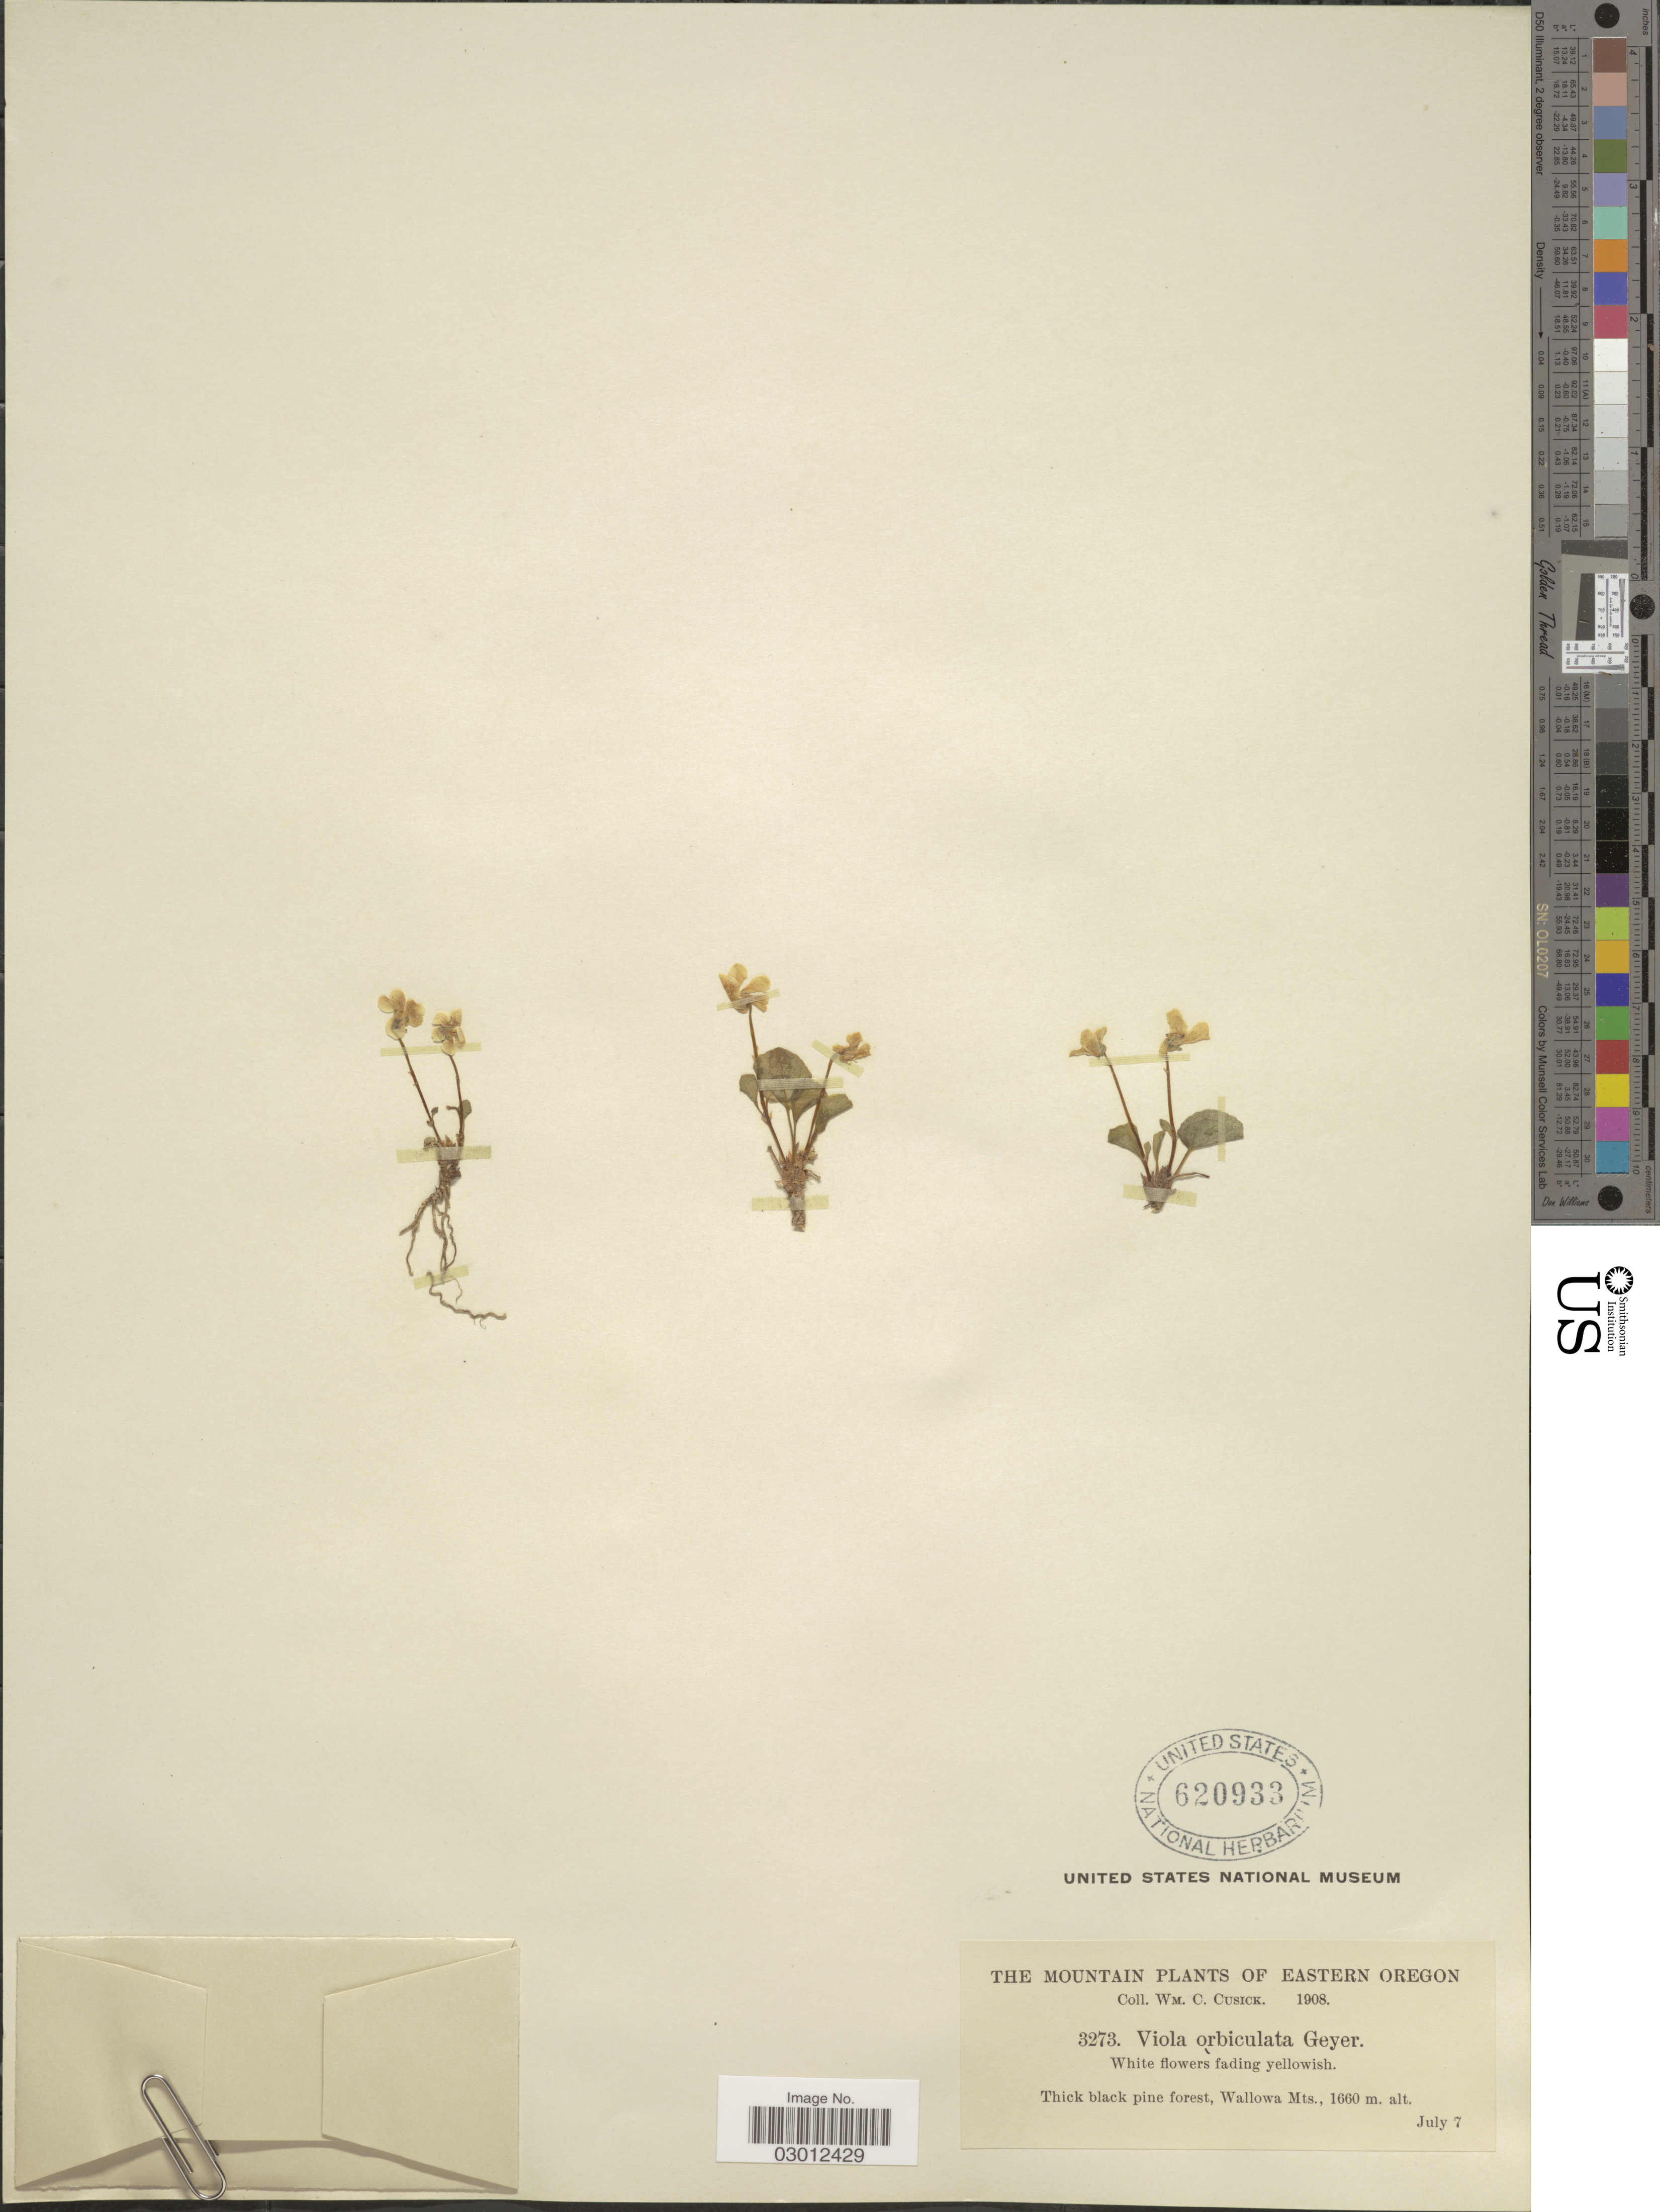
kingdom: Plantae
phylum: Tracheophyta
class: Magnoliopsida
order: Malpighiales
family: Violaceae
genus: Viola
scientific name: Viola orbiculata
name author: Geyer ex Hook.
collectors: W. C. Cusick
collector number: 3273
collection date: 1908-07-07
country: United States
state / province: Oregon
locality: The Mountain plants of Eastern Oregon. Thick black pine forest, Wallowa Mts.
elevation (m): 1660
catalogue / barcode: US 620933